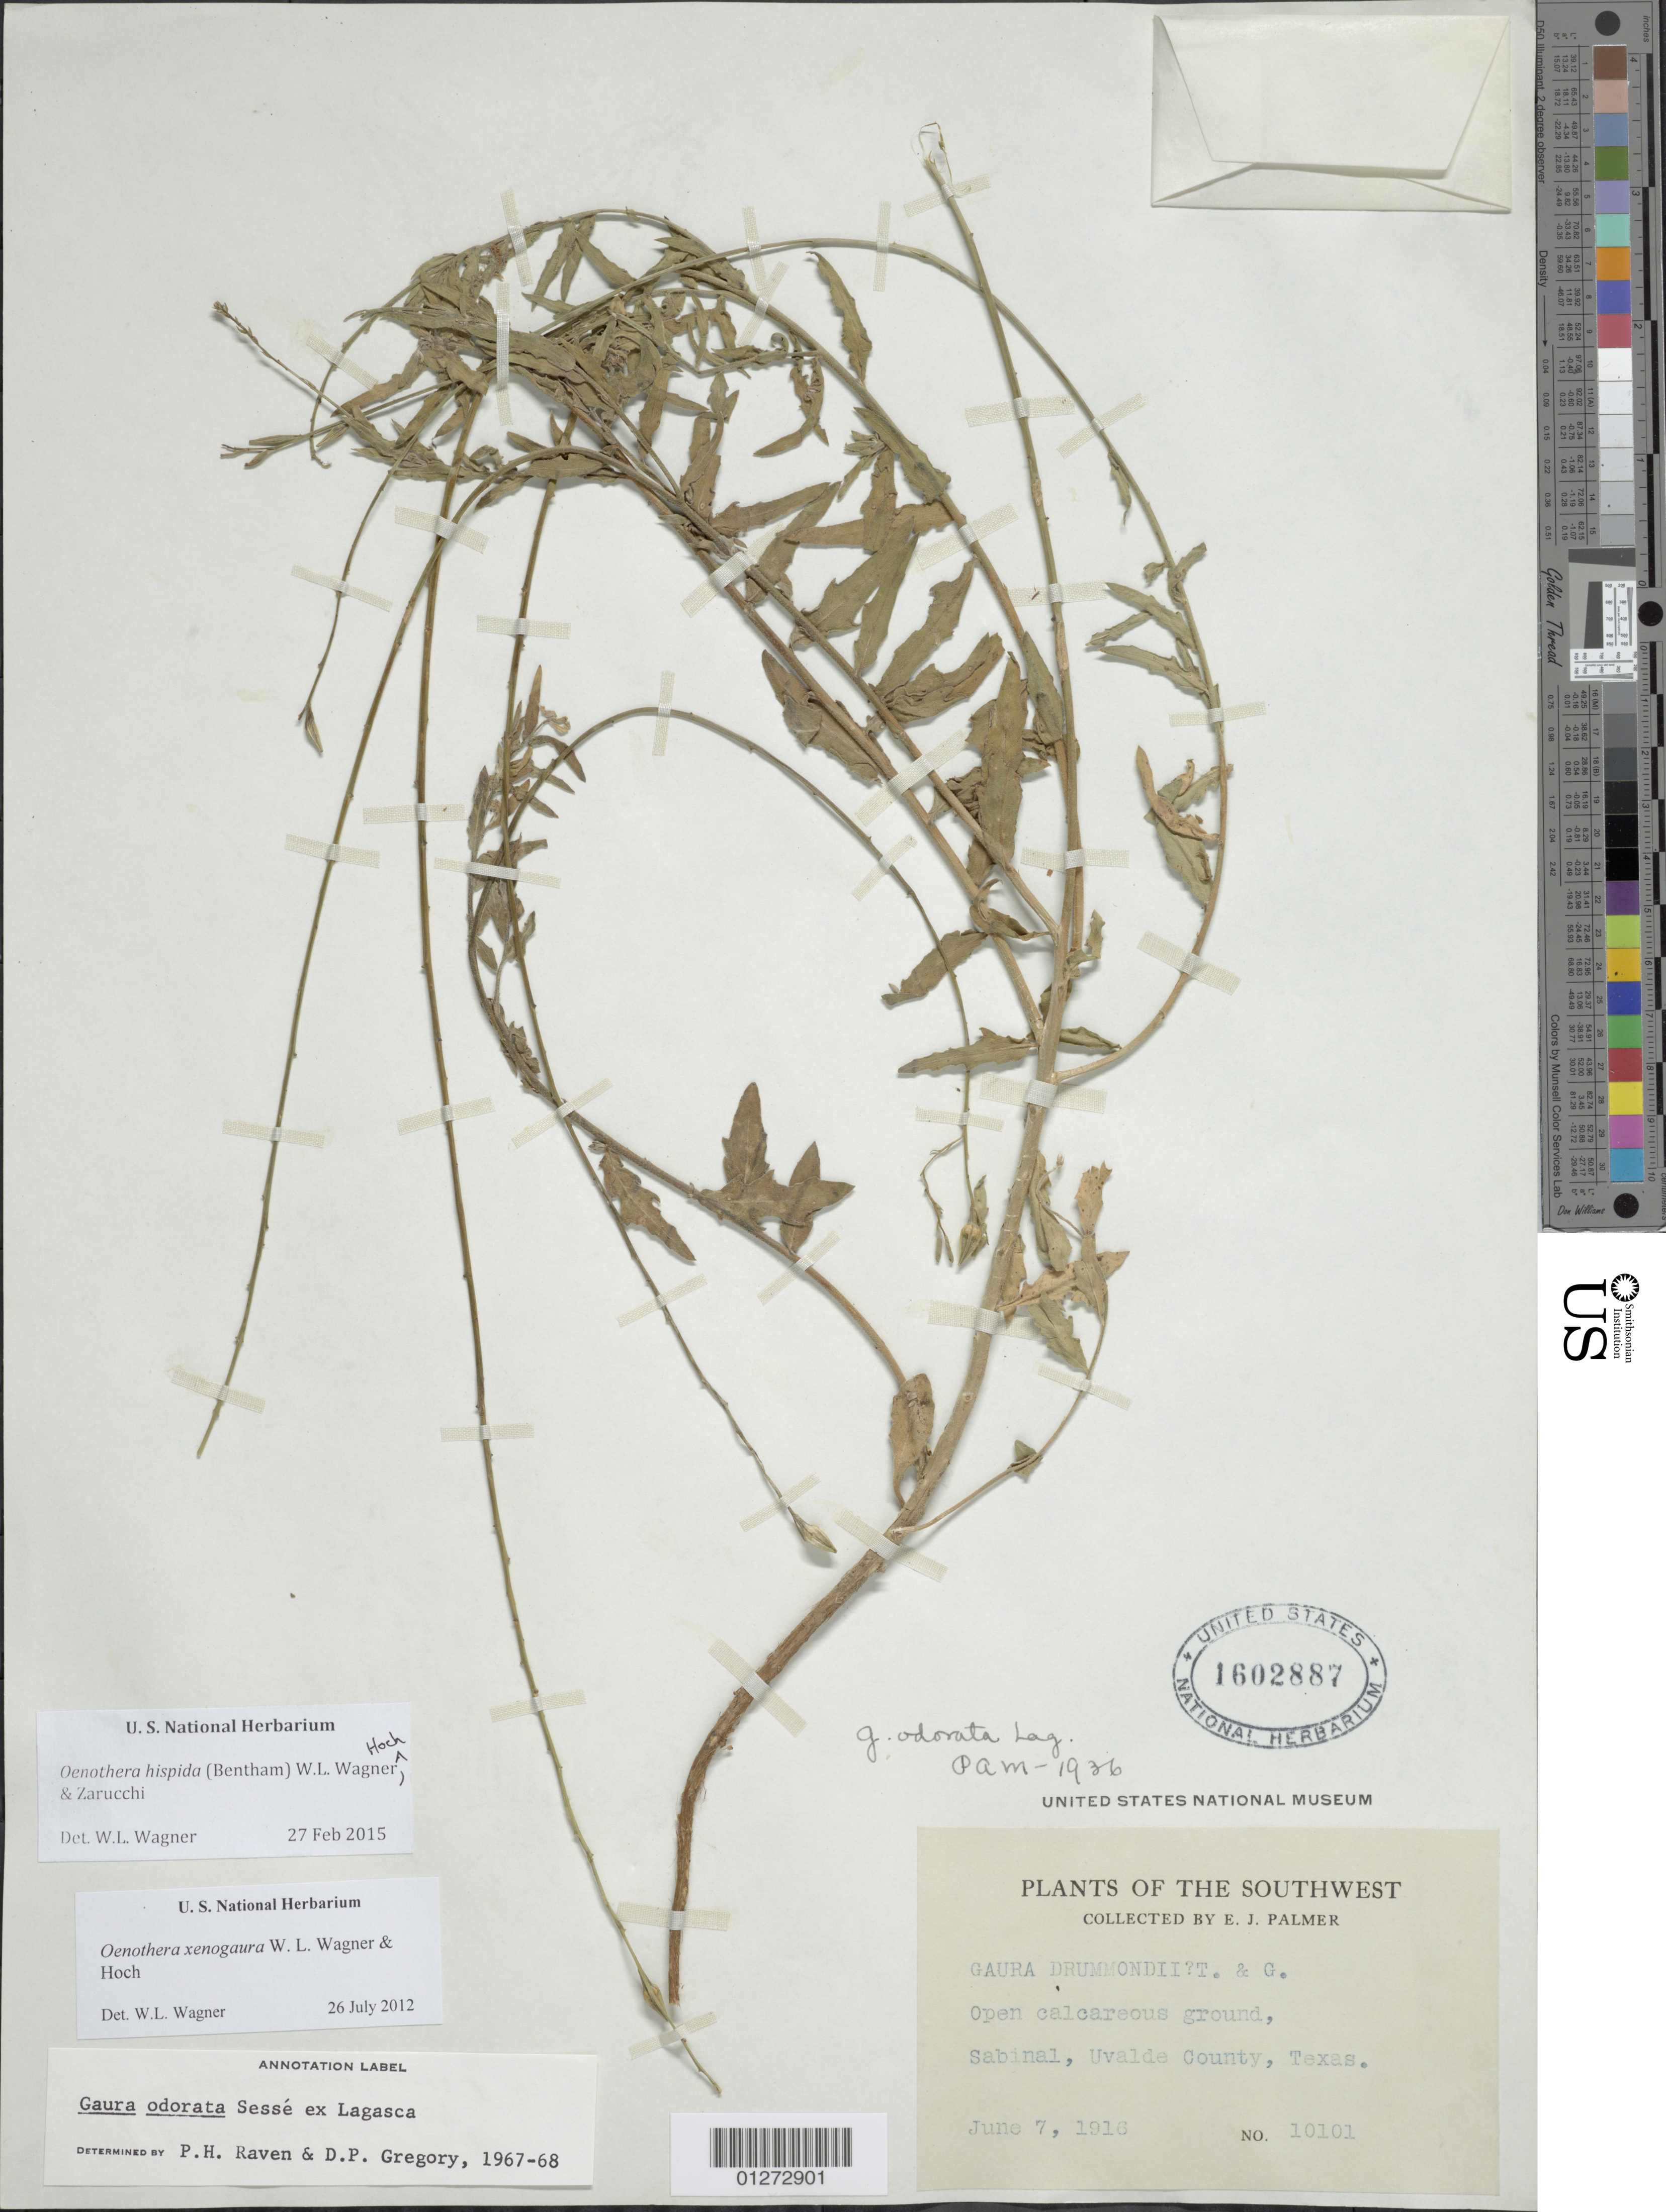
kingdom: Plantae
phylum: Tracheophyta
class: Magnoliopsida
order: Myrtales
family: Onagraceae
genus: Oenothera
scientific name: Oenothera hispida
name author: (Benth.) W.L. Wagner et al.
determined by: Wagner, W. L., (BOT), Smithsonian Institution - National Museum of Natural History (UNITED STATES)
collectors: E. J. Palmer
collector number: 10101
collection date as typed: June 7, 1916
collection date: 1916-06-07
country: United States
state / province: Texas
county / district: Uvalde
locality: Sabinal.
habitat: Open calcareous ground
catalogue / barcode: US 1602887